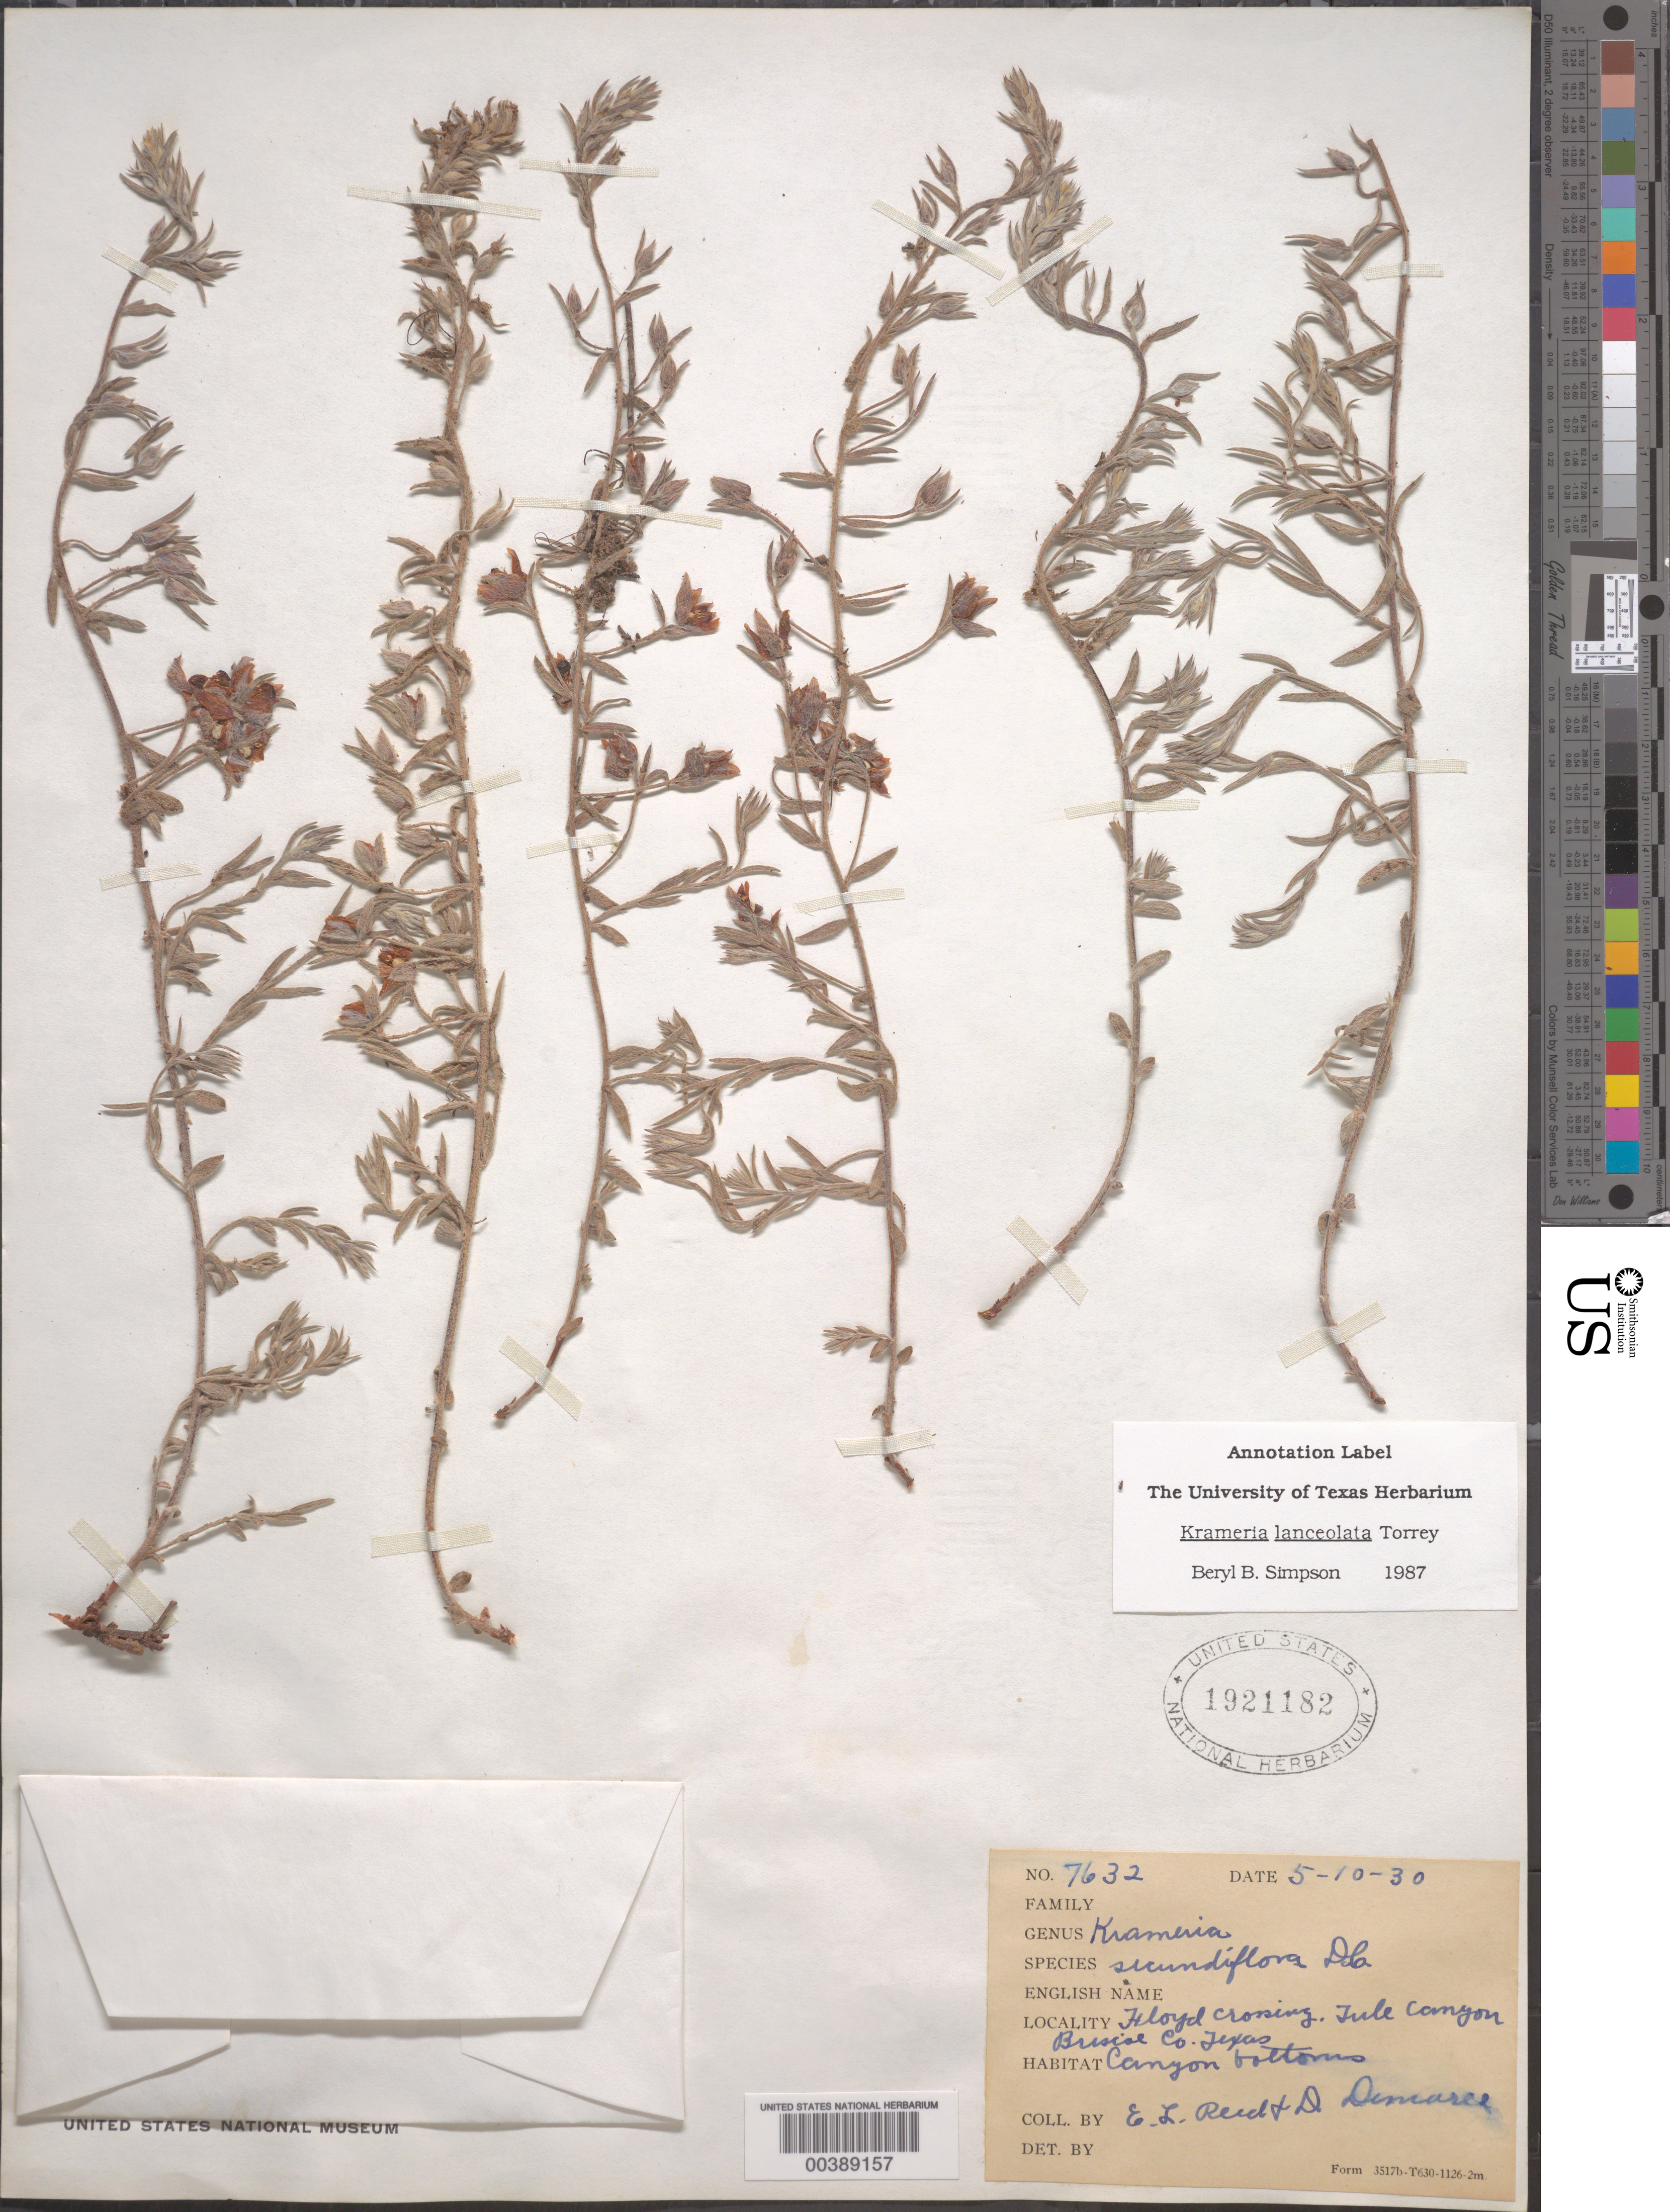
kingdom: Plantae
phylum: Tracheophyta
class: Magnoliopsida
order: Zygophyllales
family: Krameriaceae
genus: Krameria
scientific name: Krameria lanceolata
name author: Torr.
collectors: E. Reed & D. Demaree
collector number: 7632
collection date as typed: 05 Oct 1930 or 10 May 1930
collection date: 1930-05-10 or 1930-10-05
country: United States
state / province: Texas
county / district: Briscoe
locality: Floyd crossing; tule canyon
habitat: Canyon bottoms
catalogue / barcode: US 1921182